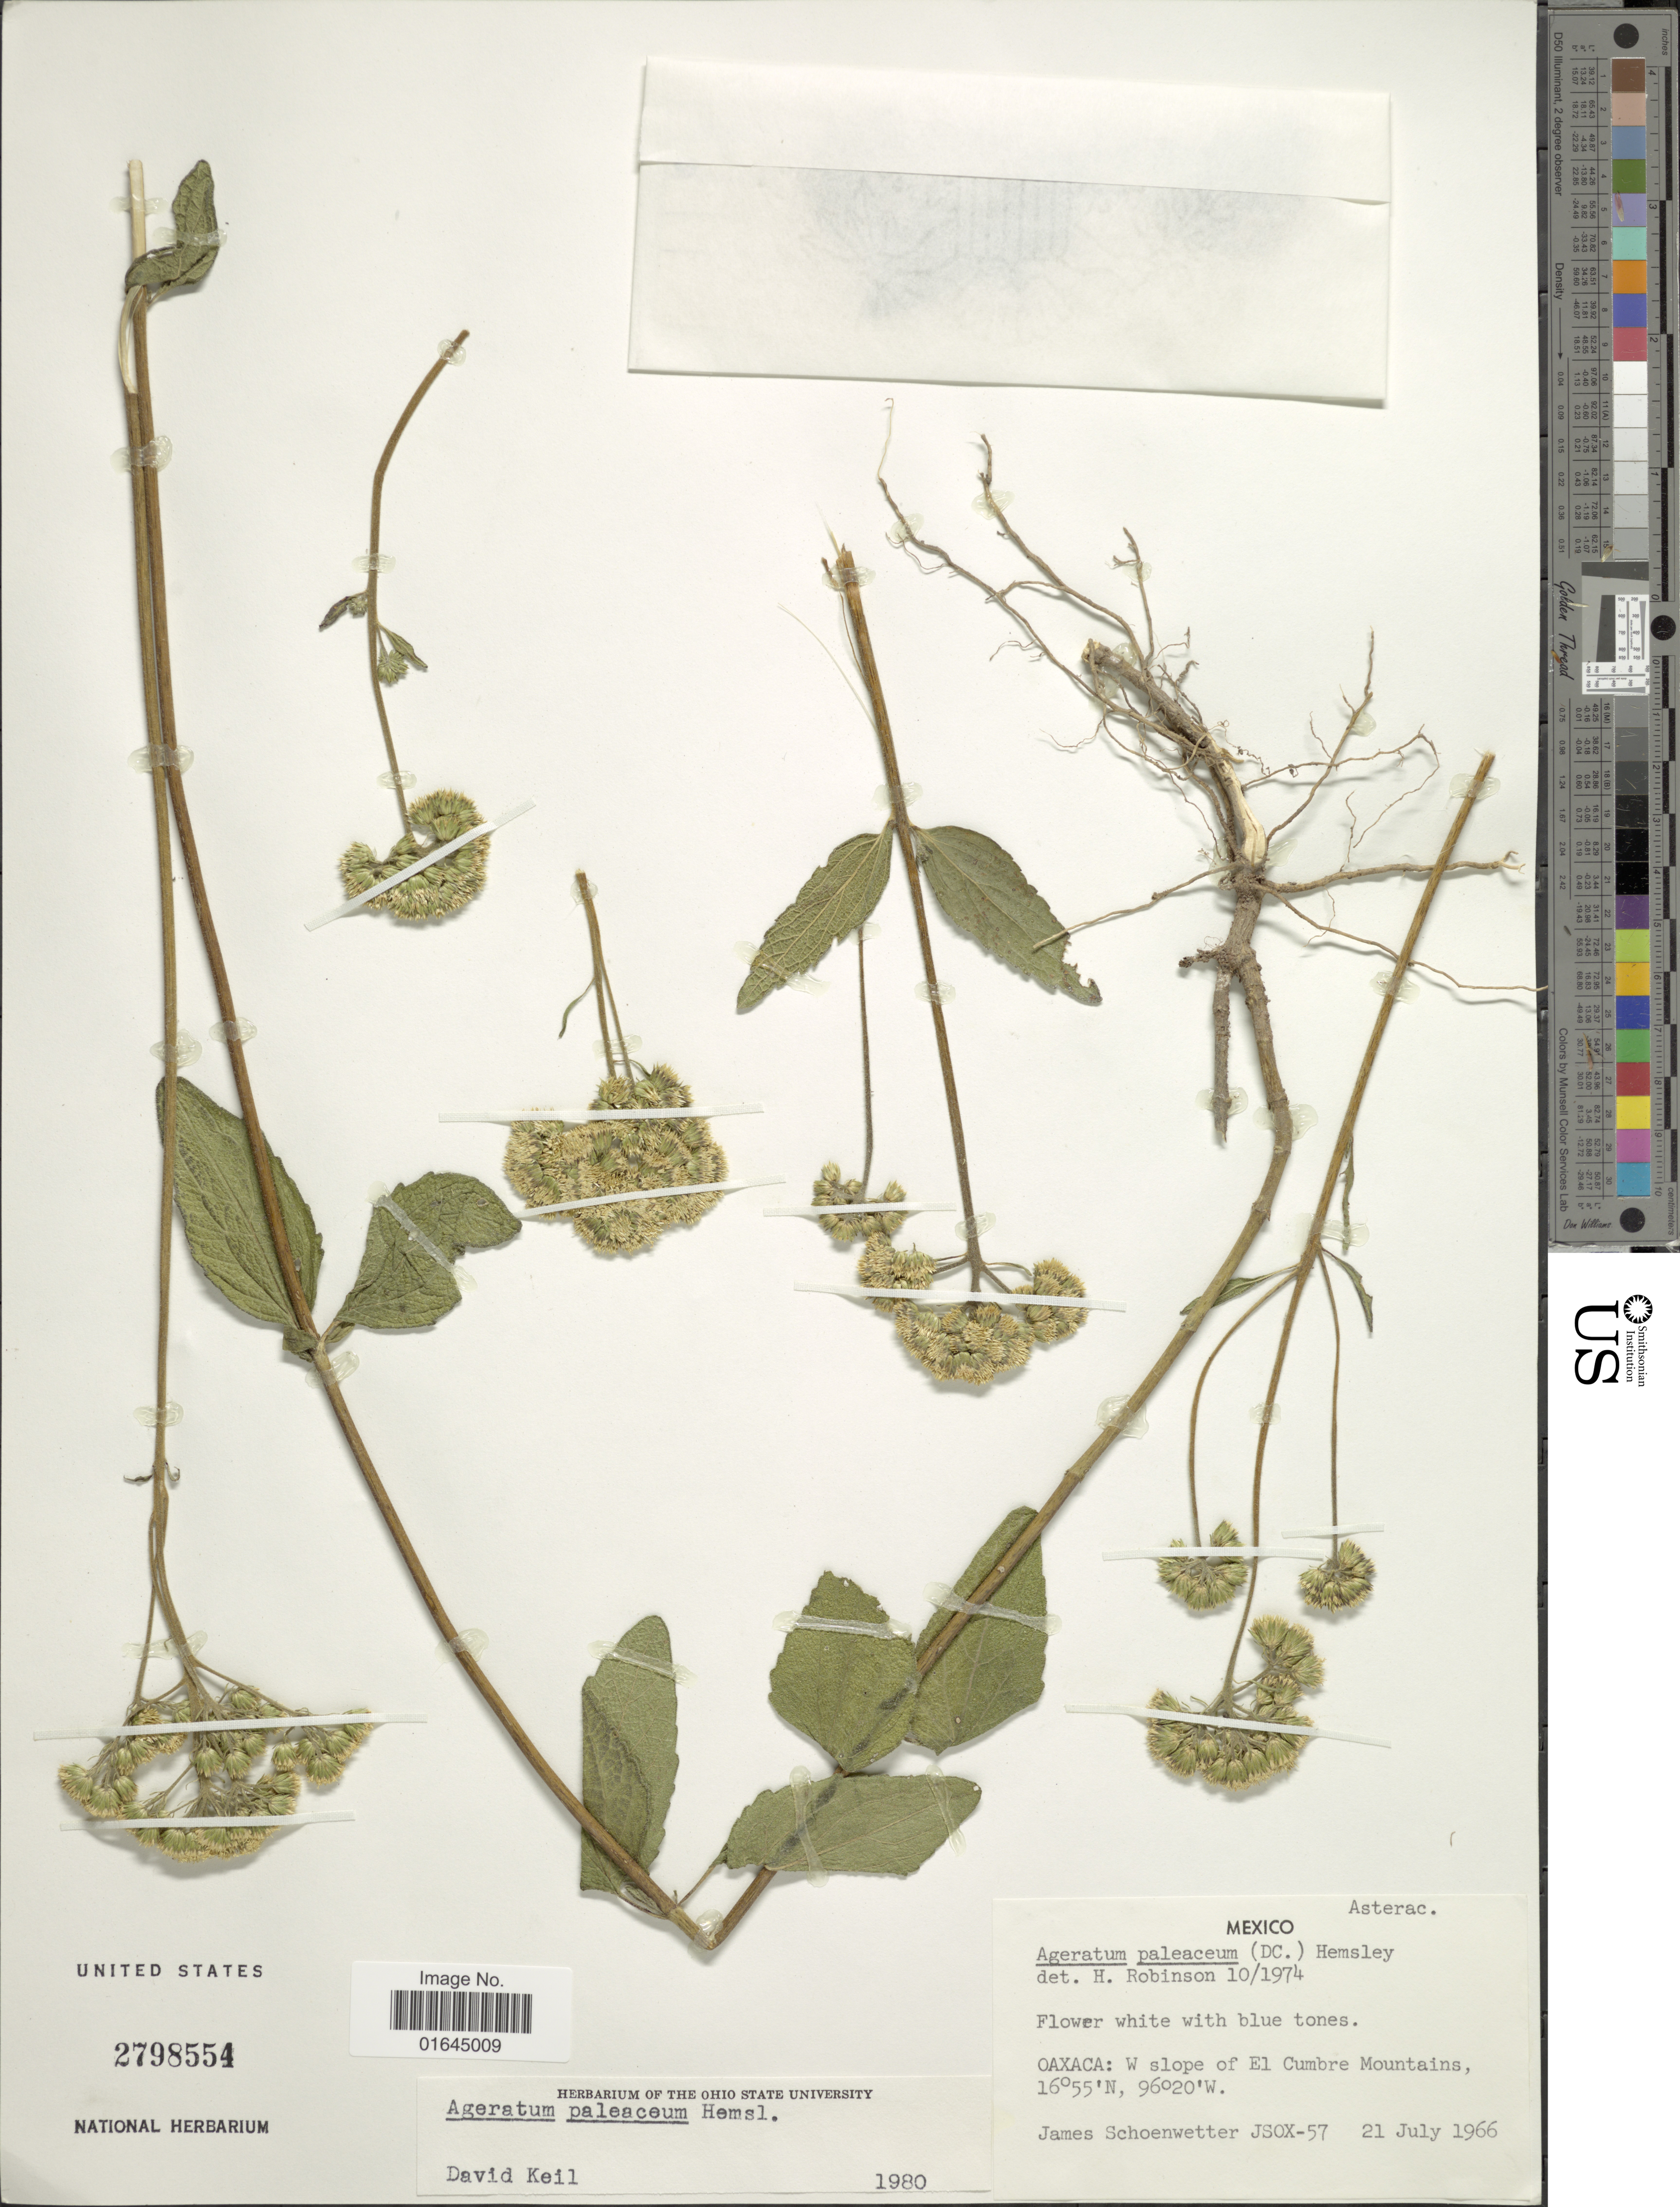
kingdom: Plantae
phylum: Tracheophyta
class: Magnoliopsida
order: Asterales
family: Asteraceae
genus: Ageratum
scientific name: Ageratum paleaceum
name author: (DC.) Hemsl.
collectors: J. Schoenwetter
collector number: JSOX-57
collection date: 1966-07-21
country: Mexico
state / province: Oaxaca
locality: W slope of El Cumbre Mountains.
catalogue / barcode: US 2798554